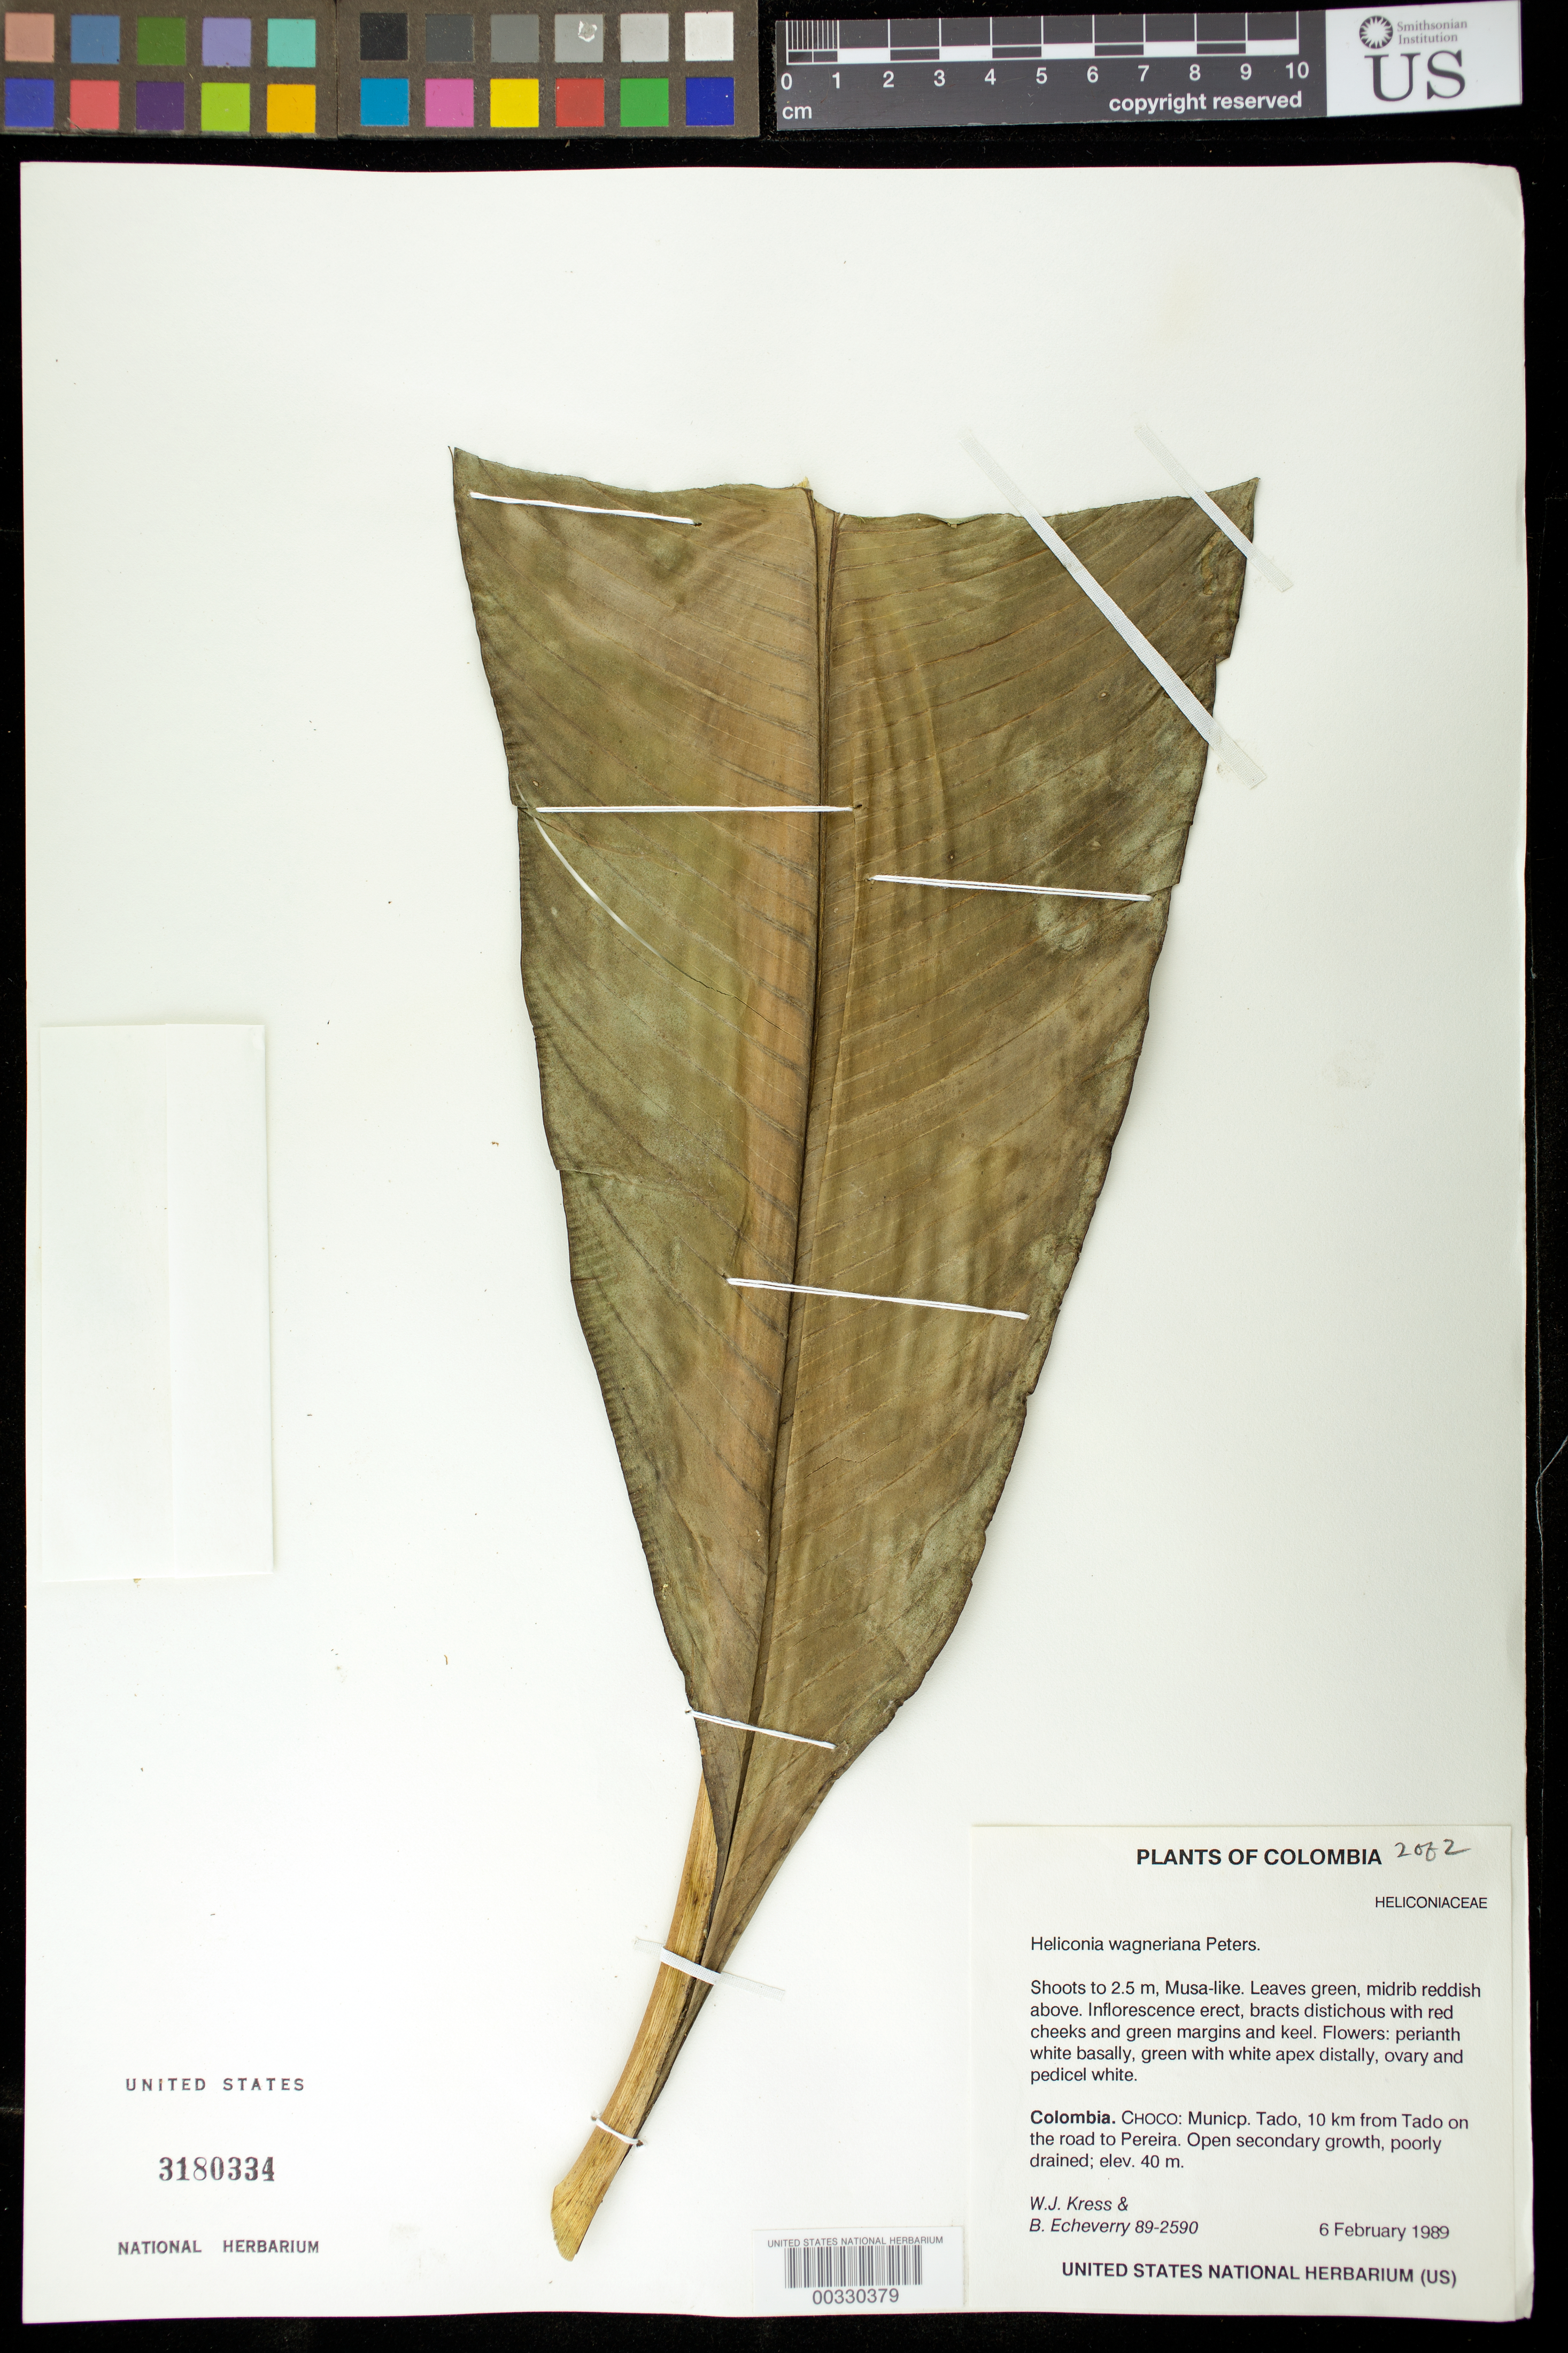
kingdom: Plantae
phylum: Tracheophyta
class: Liliopsida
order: Zingiberales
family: Heliconiaceae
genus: Heliconia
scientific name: Heliconia wagneriana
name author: Petersen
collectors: W. J. Kress & B. Echeverry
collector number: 89-2590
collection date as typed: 06 Feb 1989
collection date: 1989-02-06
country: Colombia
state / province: Chocó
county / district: Tadó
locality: Mun of Tado, 10 km from Tado on road to Pereira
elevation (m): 40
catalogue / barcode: US 3180334